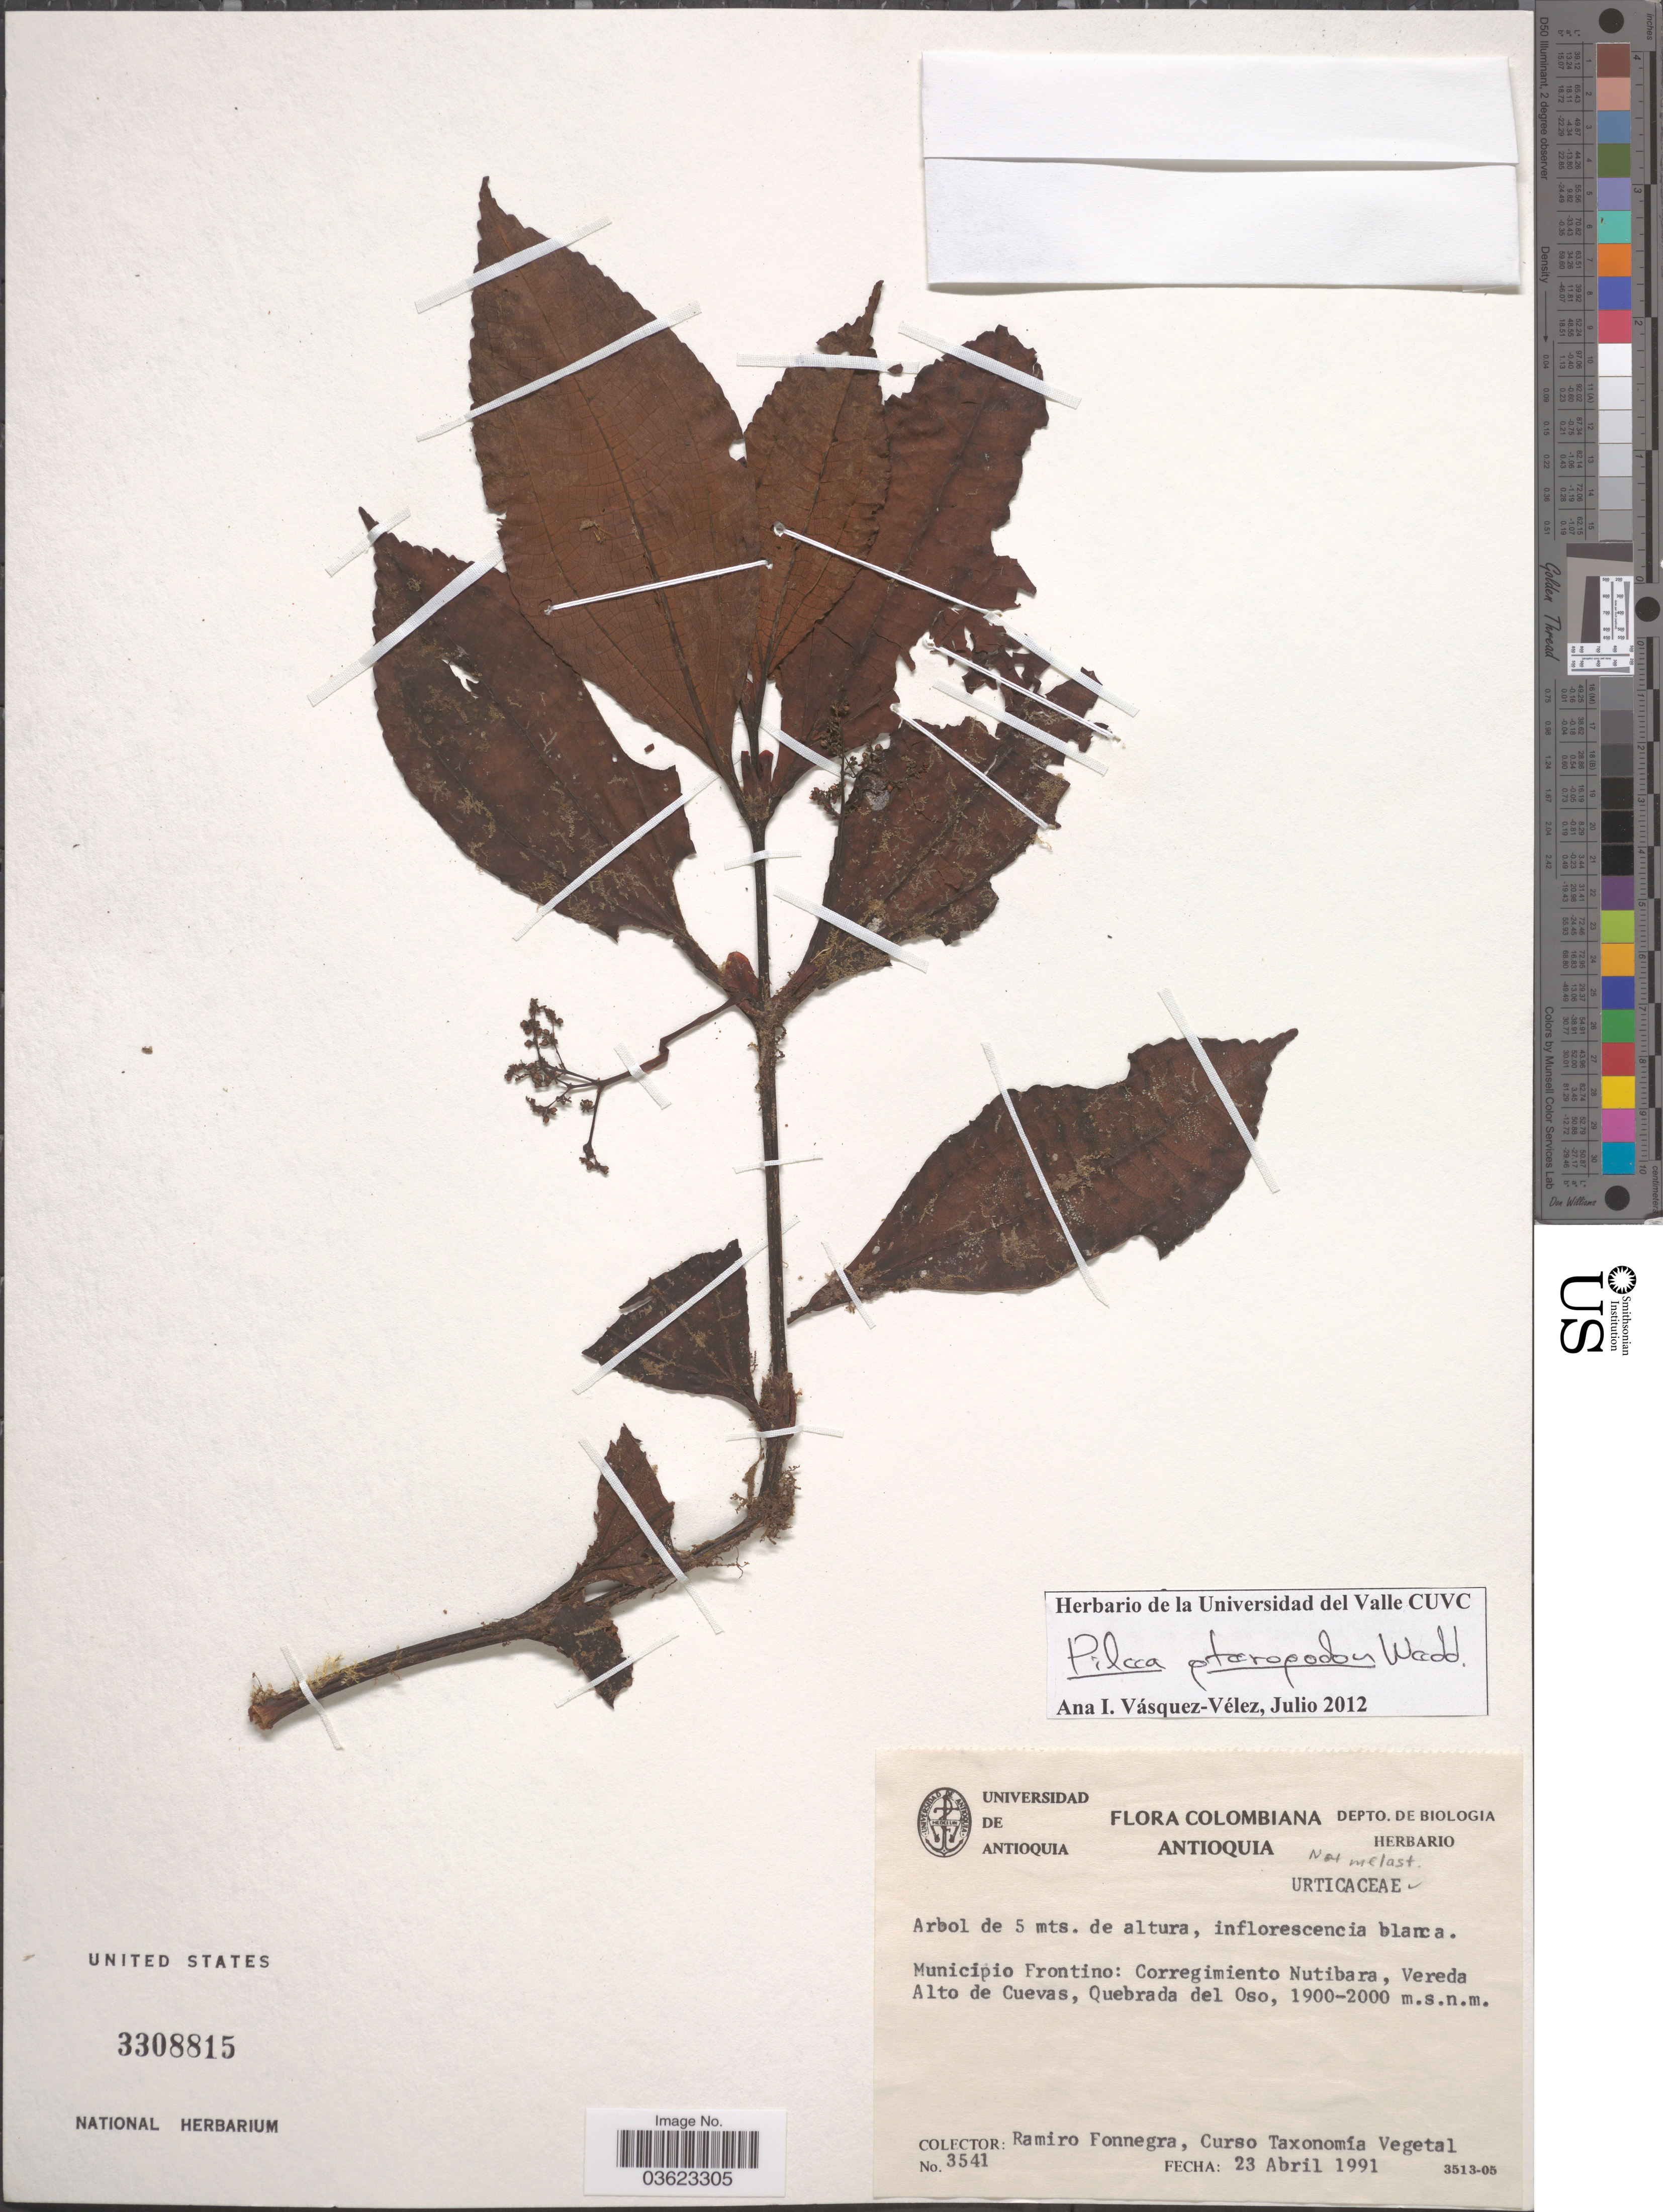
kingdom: Plantae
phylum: Tracheophyta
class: Magnoliopsida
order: Rosales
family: Urticaceae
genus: Pilea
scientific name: Pilea pteropodon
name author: Wedd.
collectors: R. Fonnegra & Curso taxonomía vegetal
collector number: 3541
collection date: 1991-04-23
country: Colombia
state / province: Antioquia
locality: Municipio Frontino: Corregimiento Nutibara, Vereda Alto de Cuevas, Quebrada del Oso.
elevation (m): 1900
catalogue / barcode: US 3308815